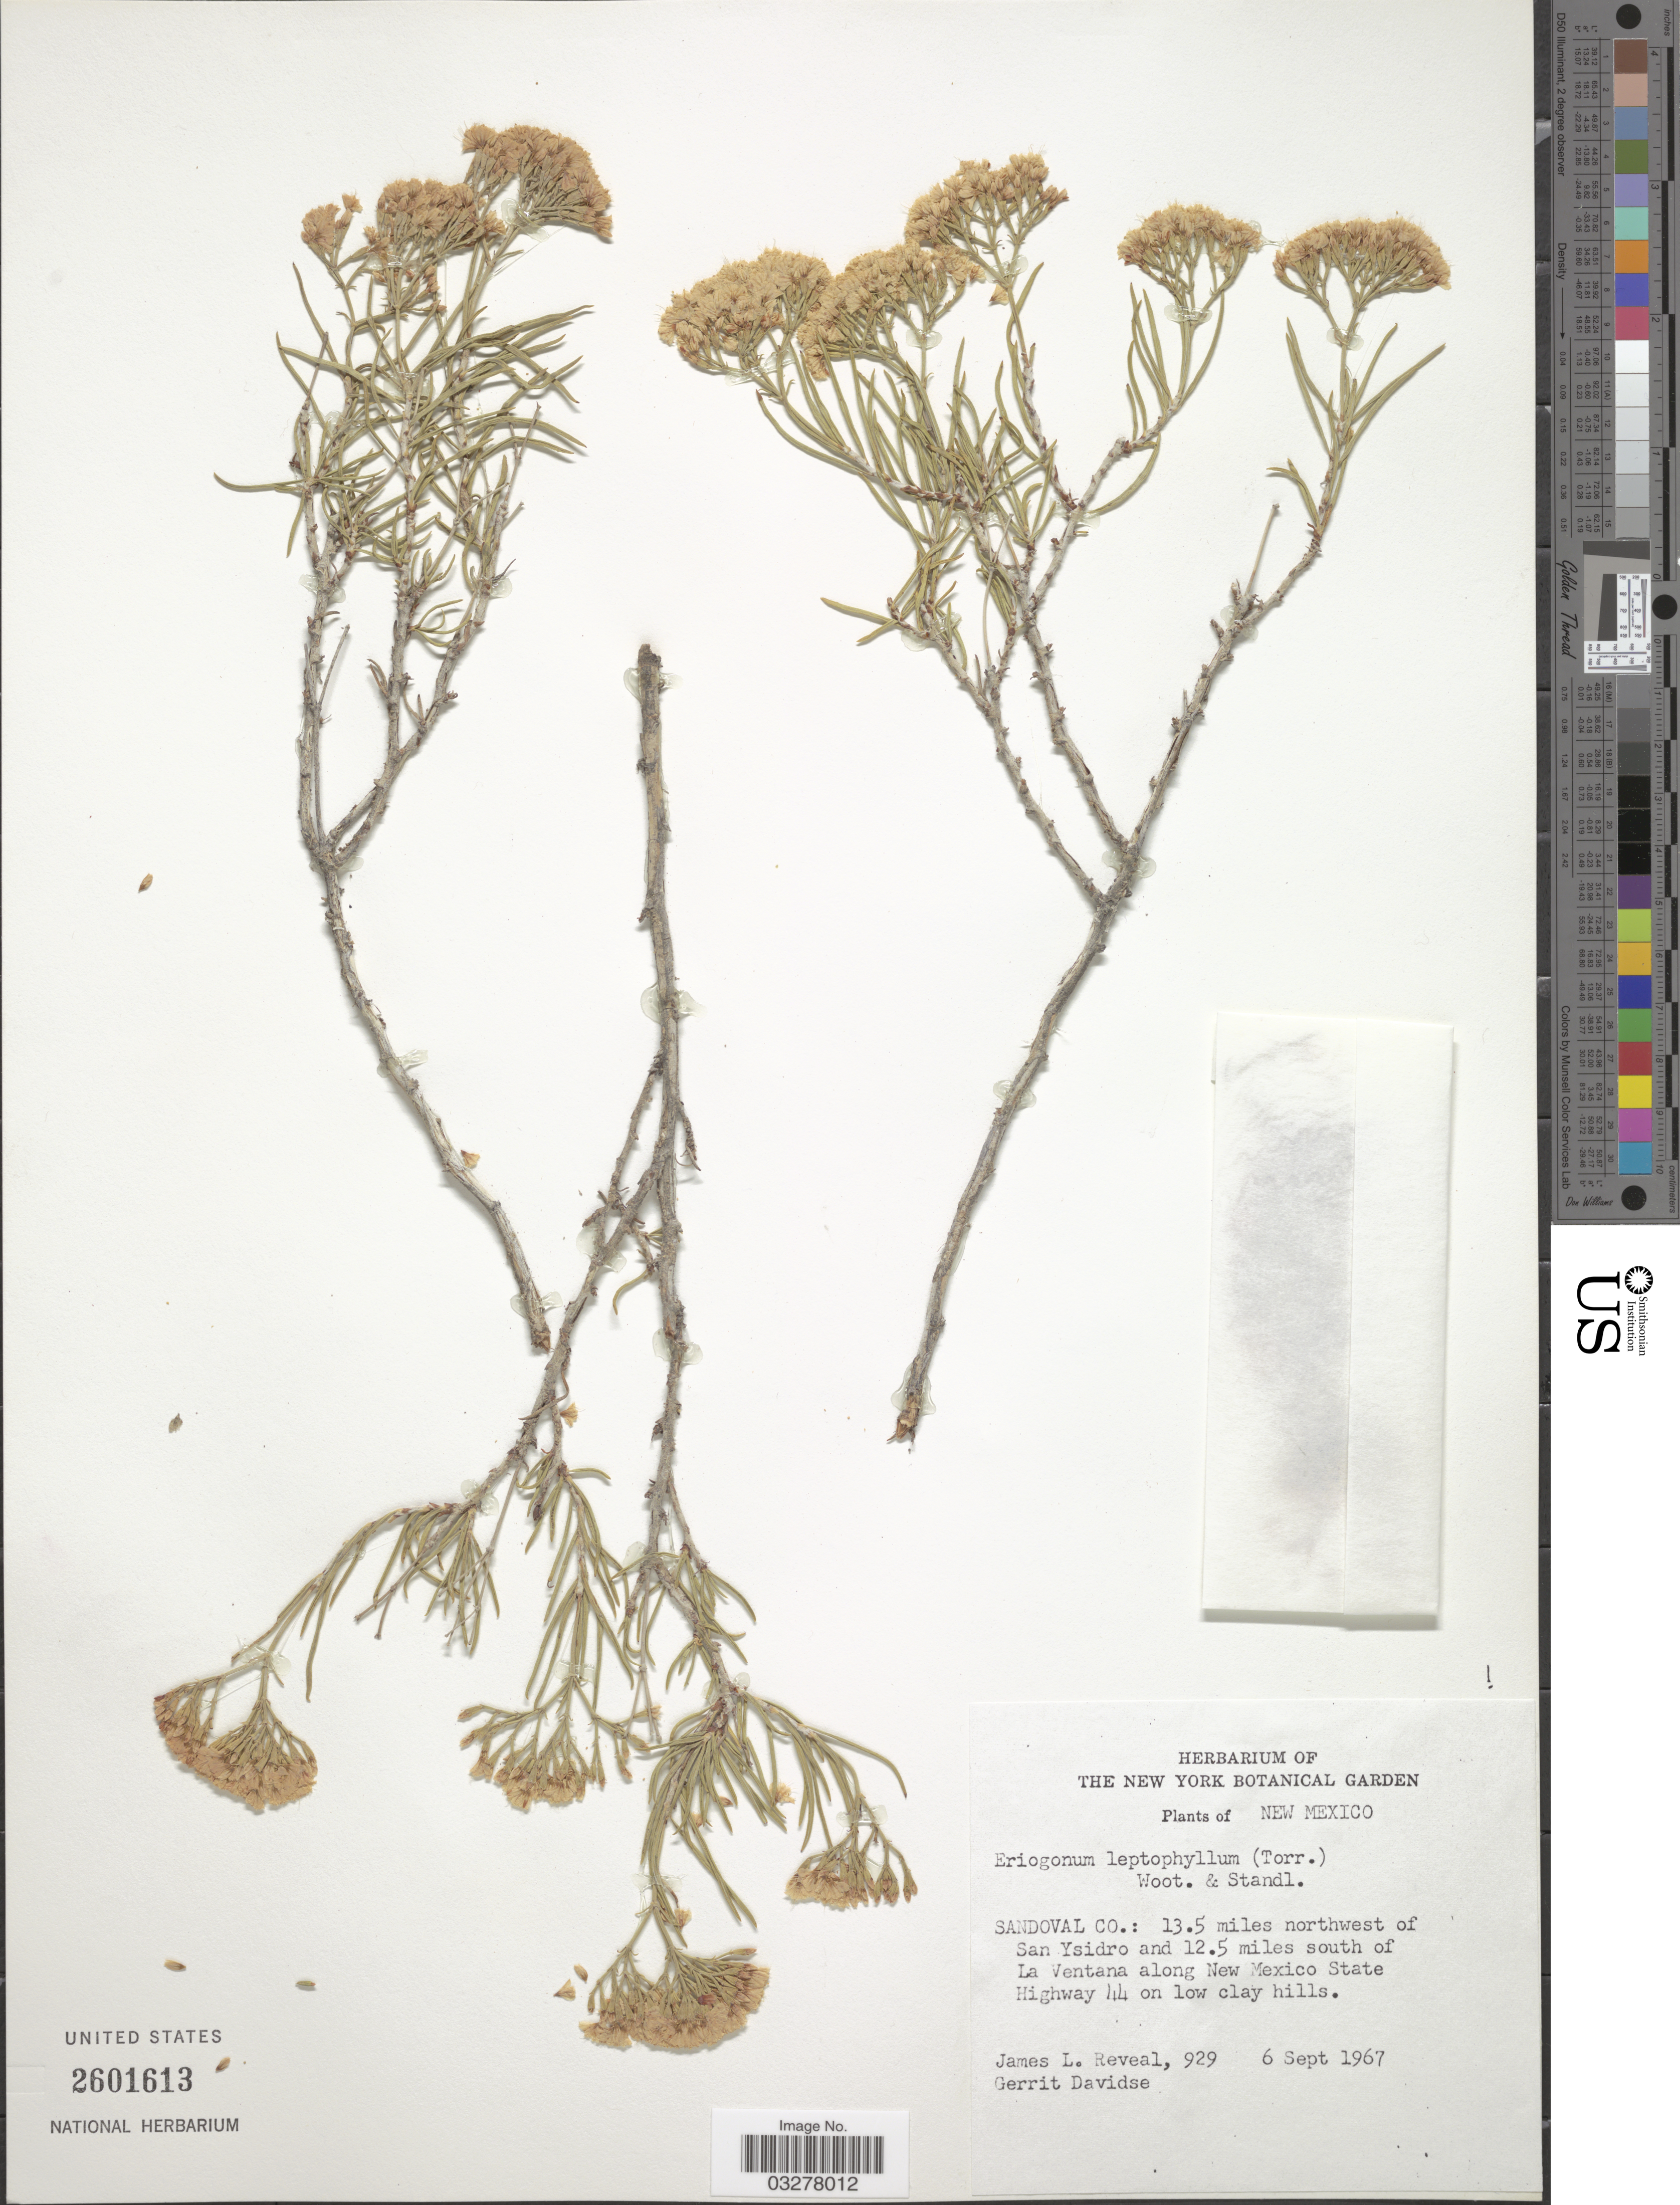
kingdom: Plantae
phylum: Tracheophyta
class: Magnoliopsida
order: Caryophyllales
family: Polygonaceae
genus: Eriogonum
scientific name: Eriogonum leptophyllum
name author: (Torr.) Wooton & Standl.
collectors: J. L. Reveal & G. Davidse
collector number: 929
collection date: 1967-09-06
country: United States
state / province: New Mexico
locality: Sandoval Co.: 13.5 miles northwest of San Ysidro and 12.5 miles south of La Ventana along New Mexico State Highway 44.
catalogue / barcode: US 2601613